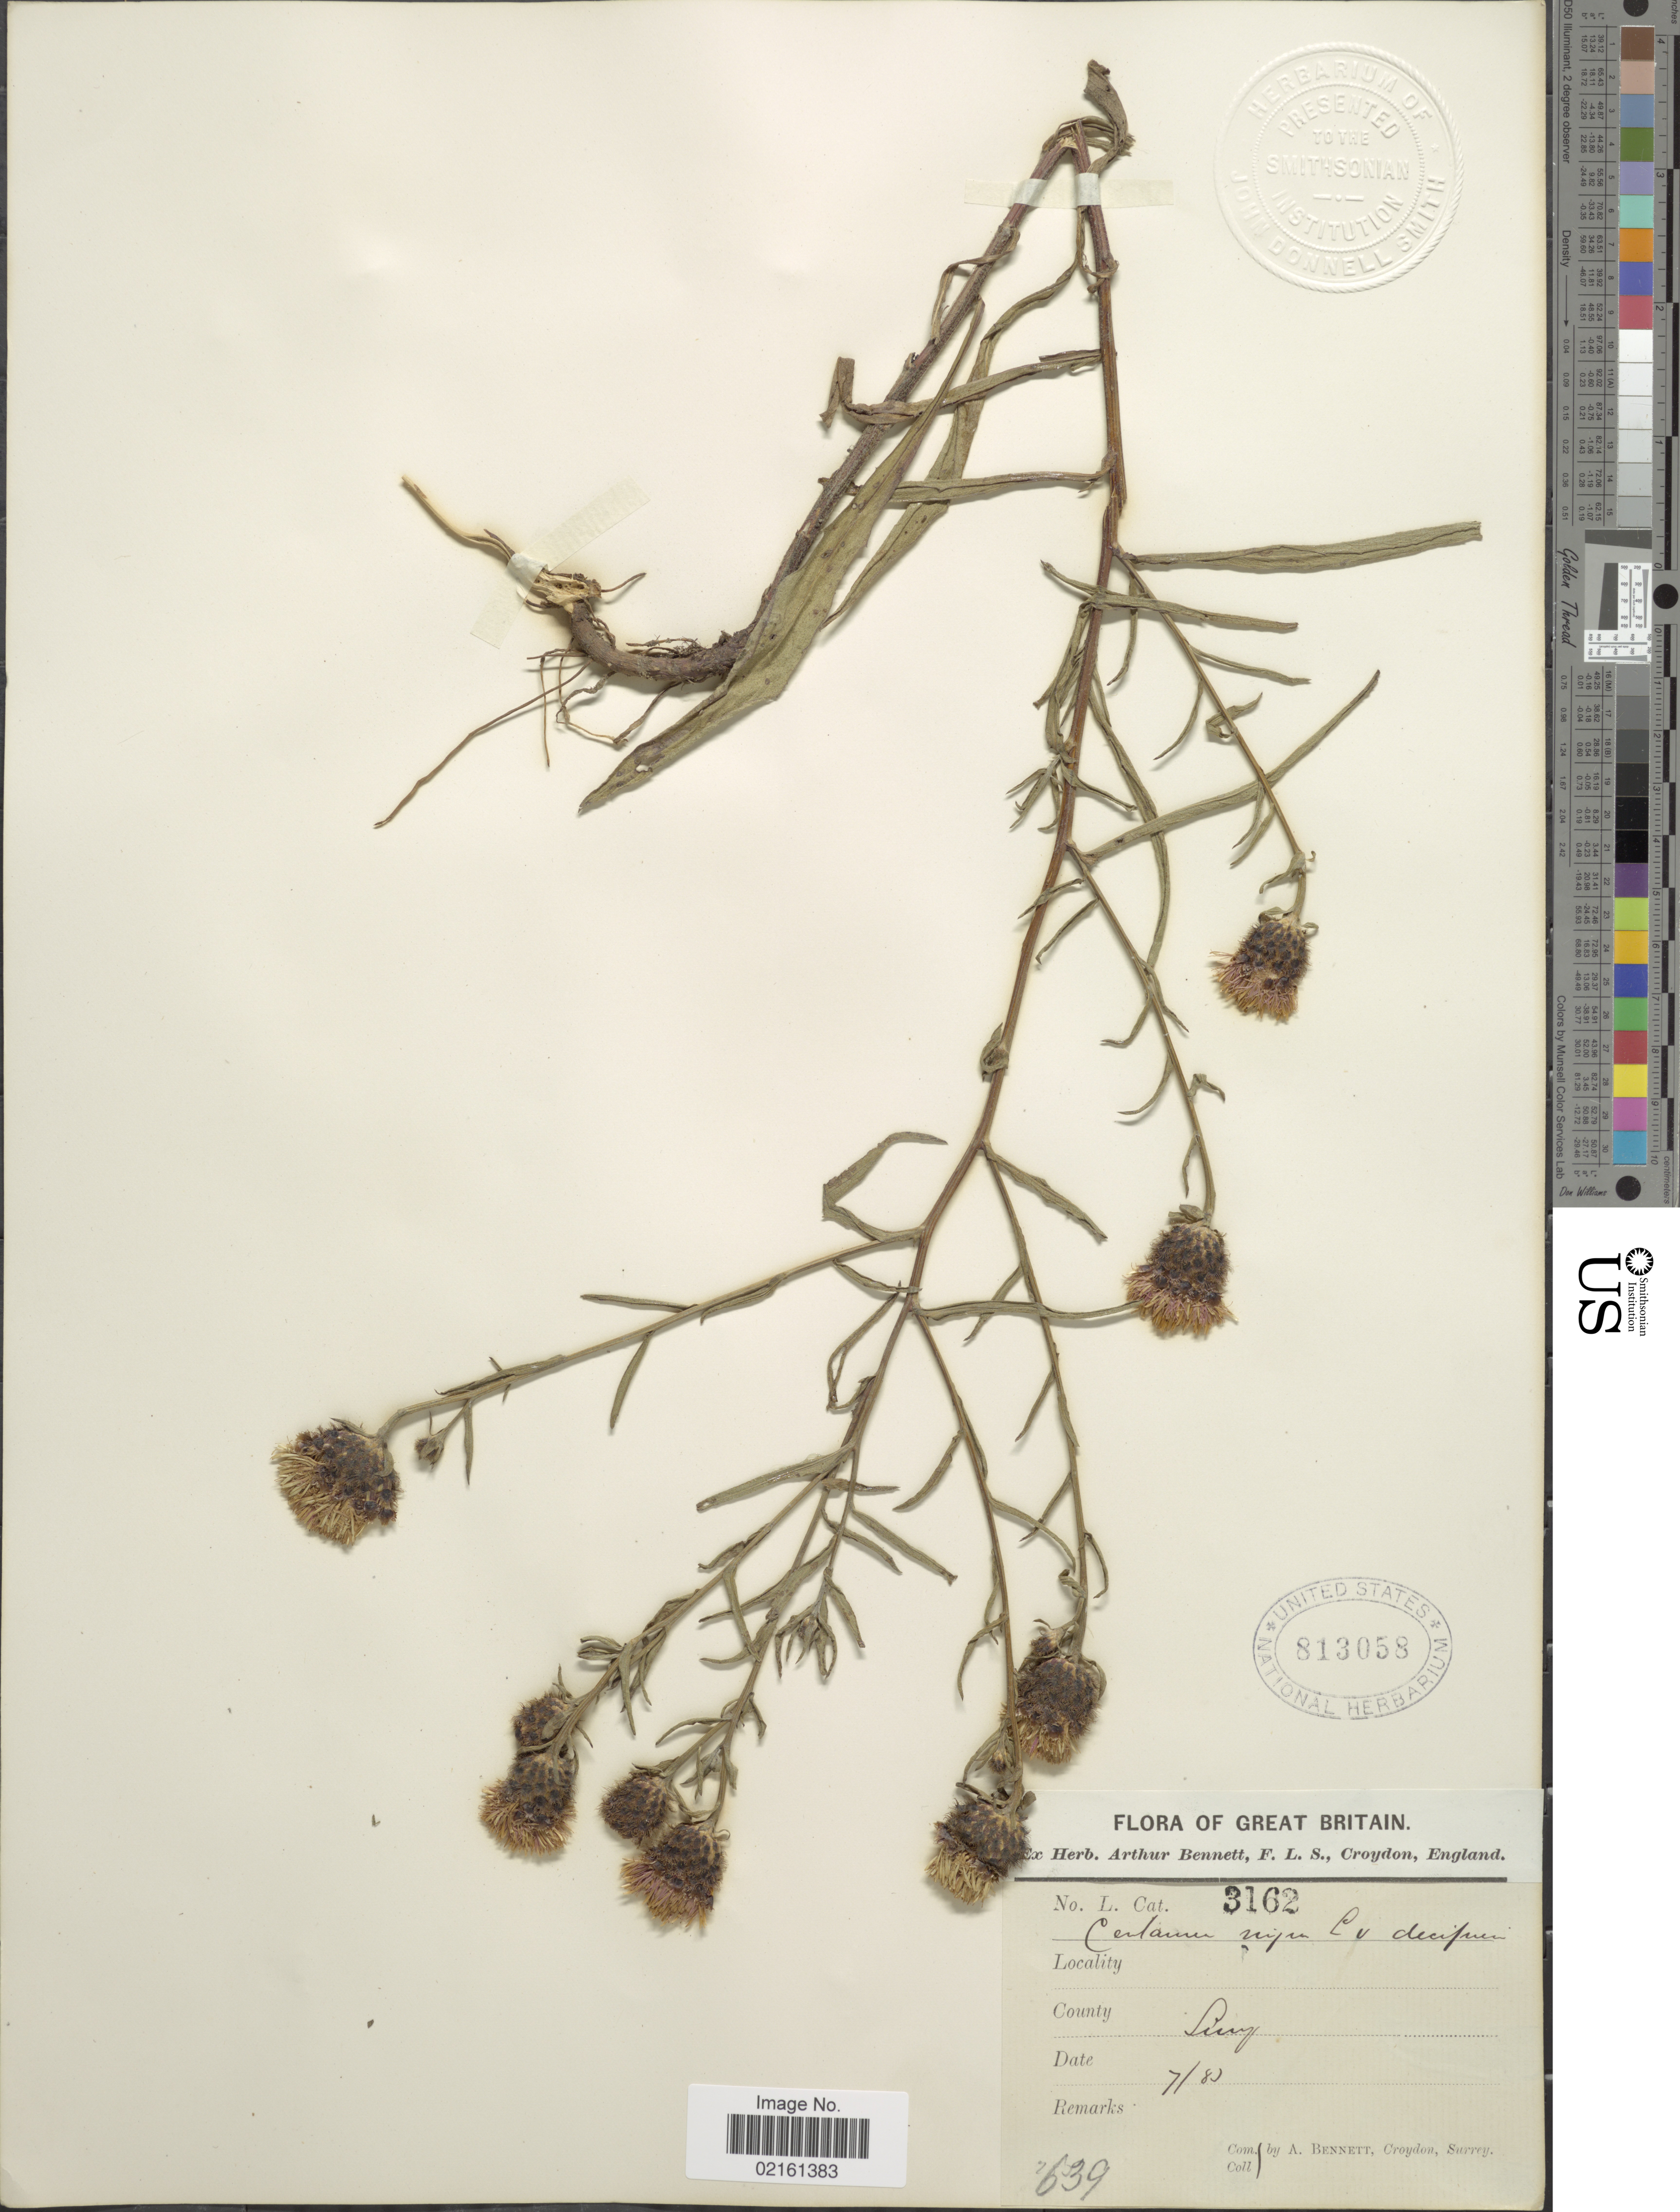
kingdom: Plantae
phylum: Tracheophyta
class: Magnoliopsida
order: Asterales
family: Asteraceae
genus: Centaurea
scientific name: Centaurea nigra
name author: L.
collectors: ex herb. Arthur Bennett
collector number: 639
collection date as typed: Transcribed d/m/y: /7/80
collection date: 1880-07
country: United Kingdom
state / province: England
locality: Surrey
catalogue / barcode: US 813058